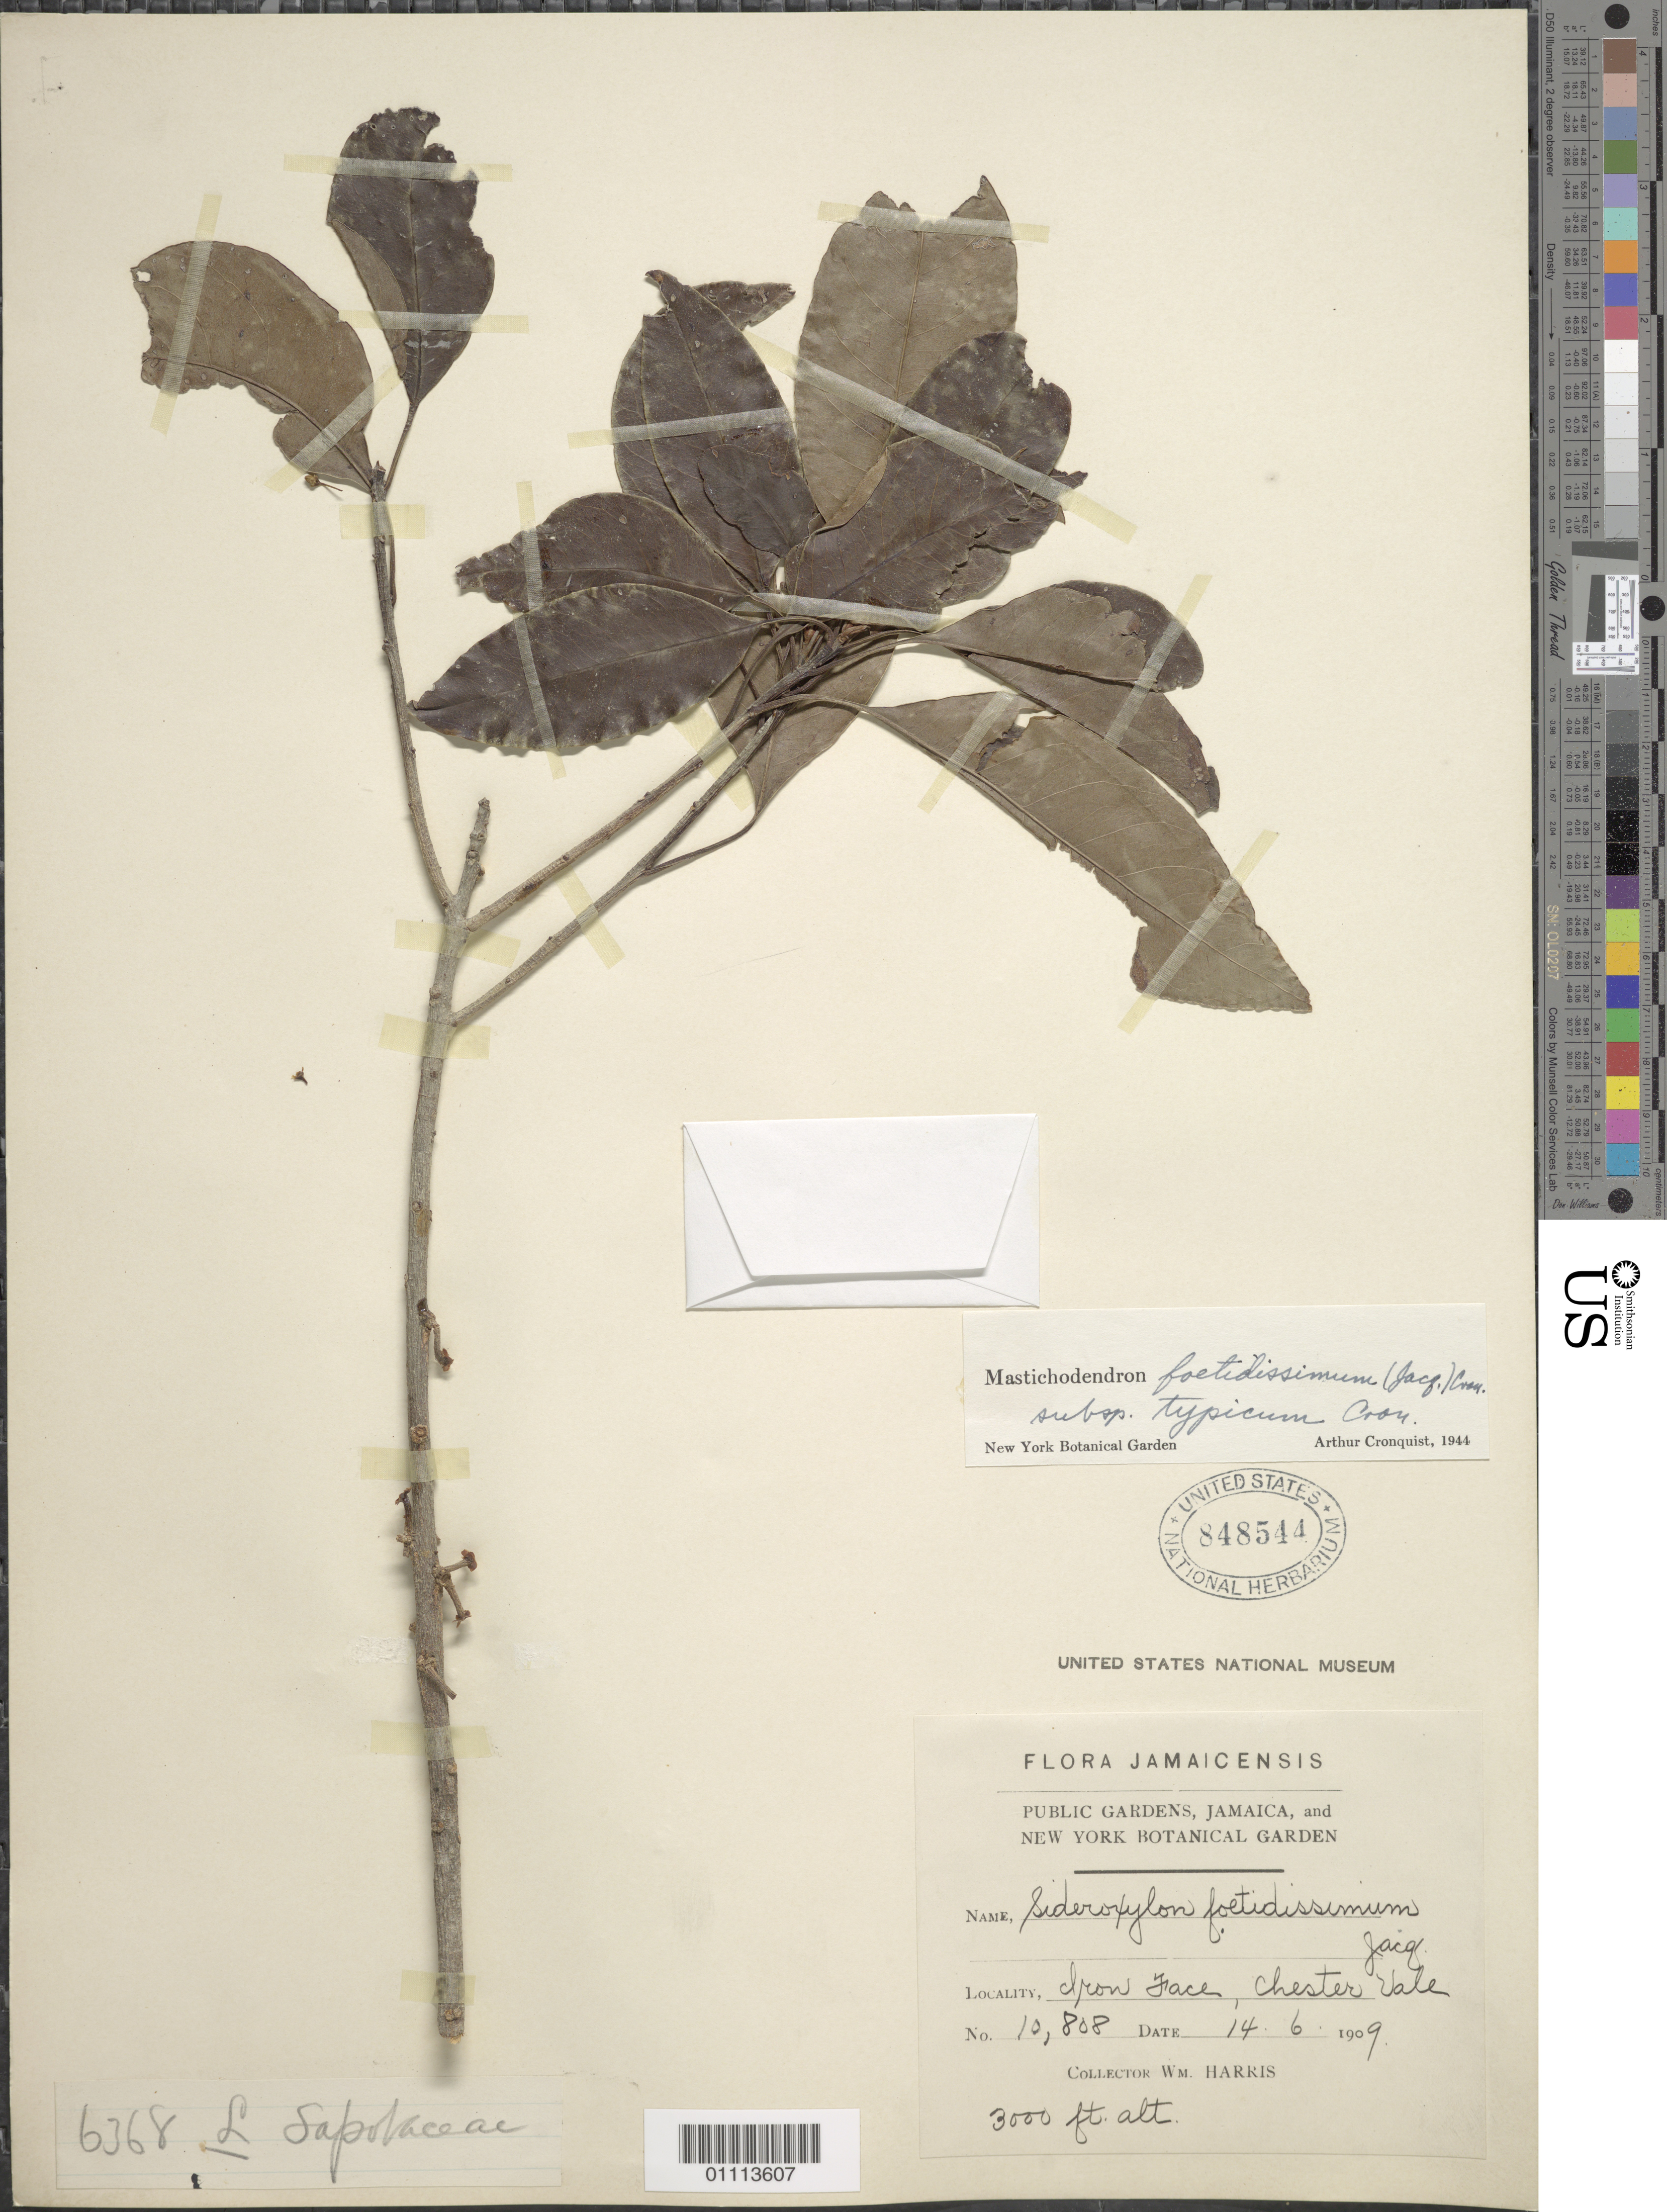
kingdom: Plantae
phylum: Tracheophyta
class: Magnoliopsida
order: Ericales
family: Sapotaceae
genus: Sideroxylon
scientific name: Sideroxylon foetidissimum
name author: Jacq.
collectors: W. Harris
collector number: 10808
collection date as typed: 14 Jun 1909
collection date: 1909-06-14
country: Jamaica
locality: Chester Vale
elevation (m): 914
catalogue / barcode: US 848544